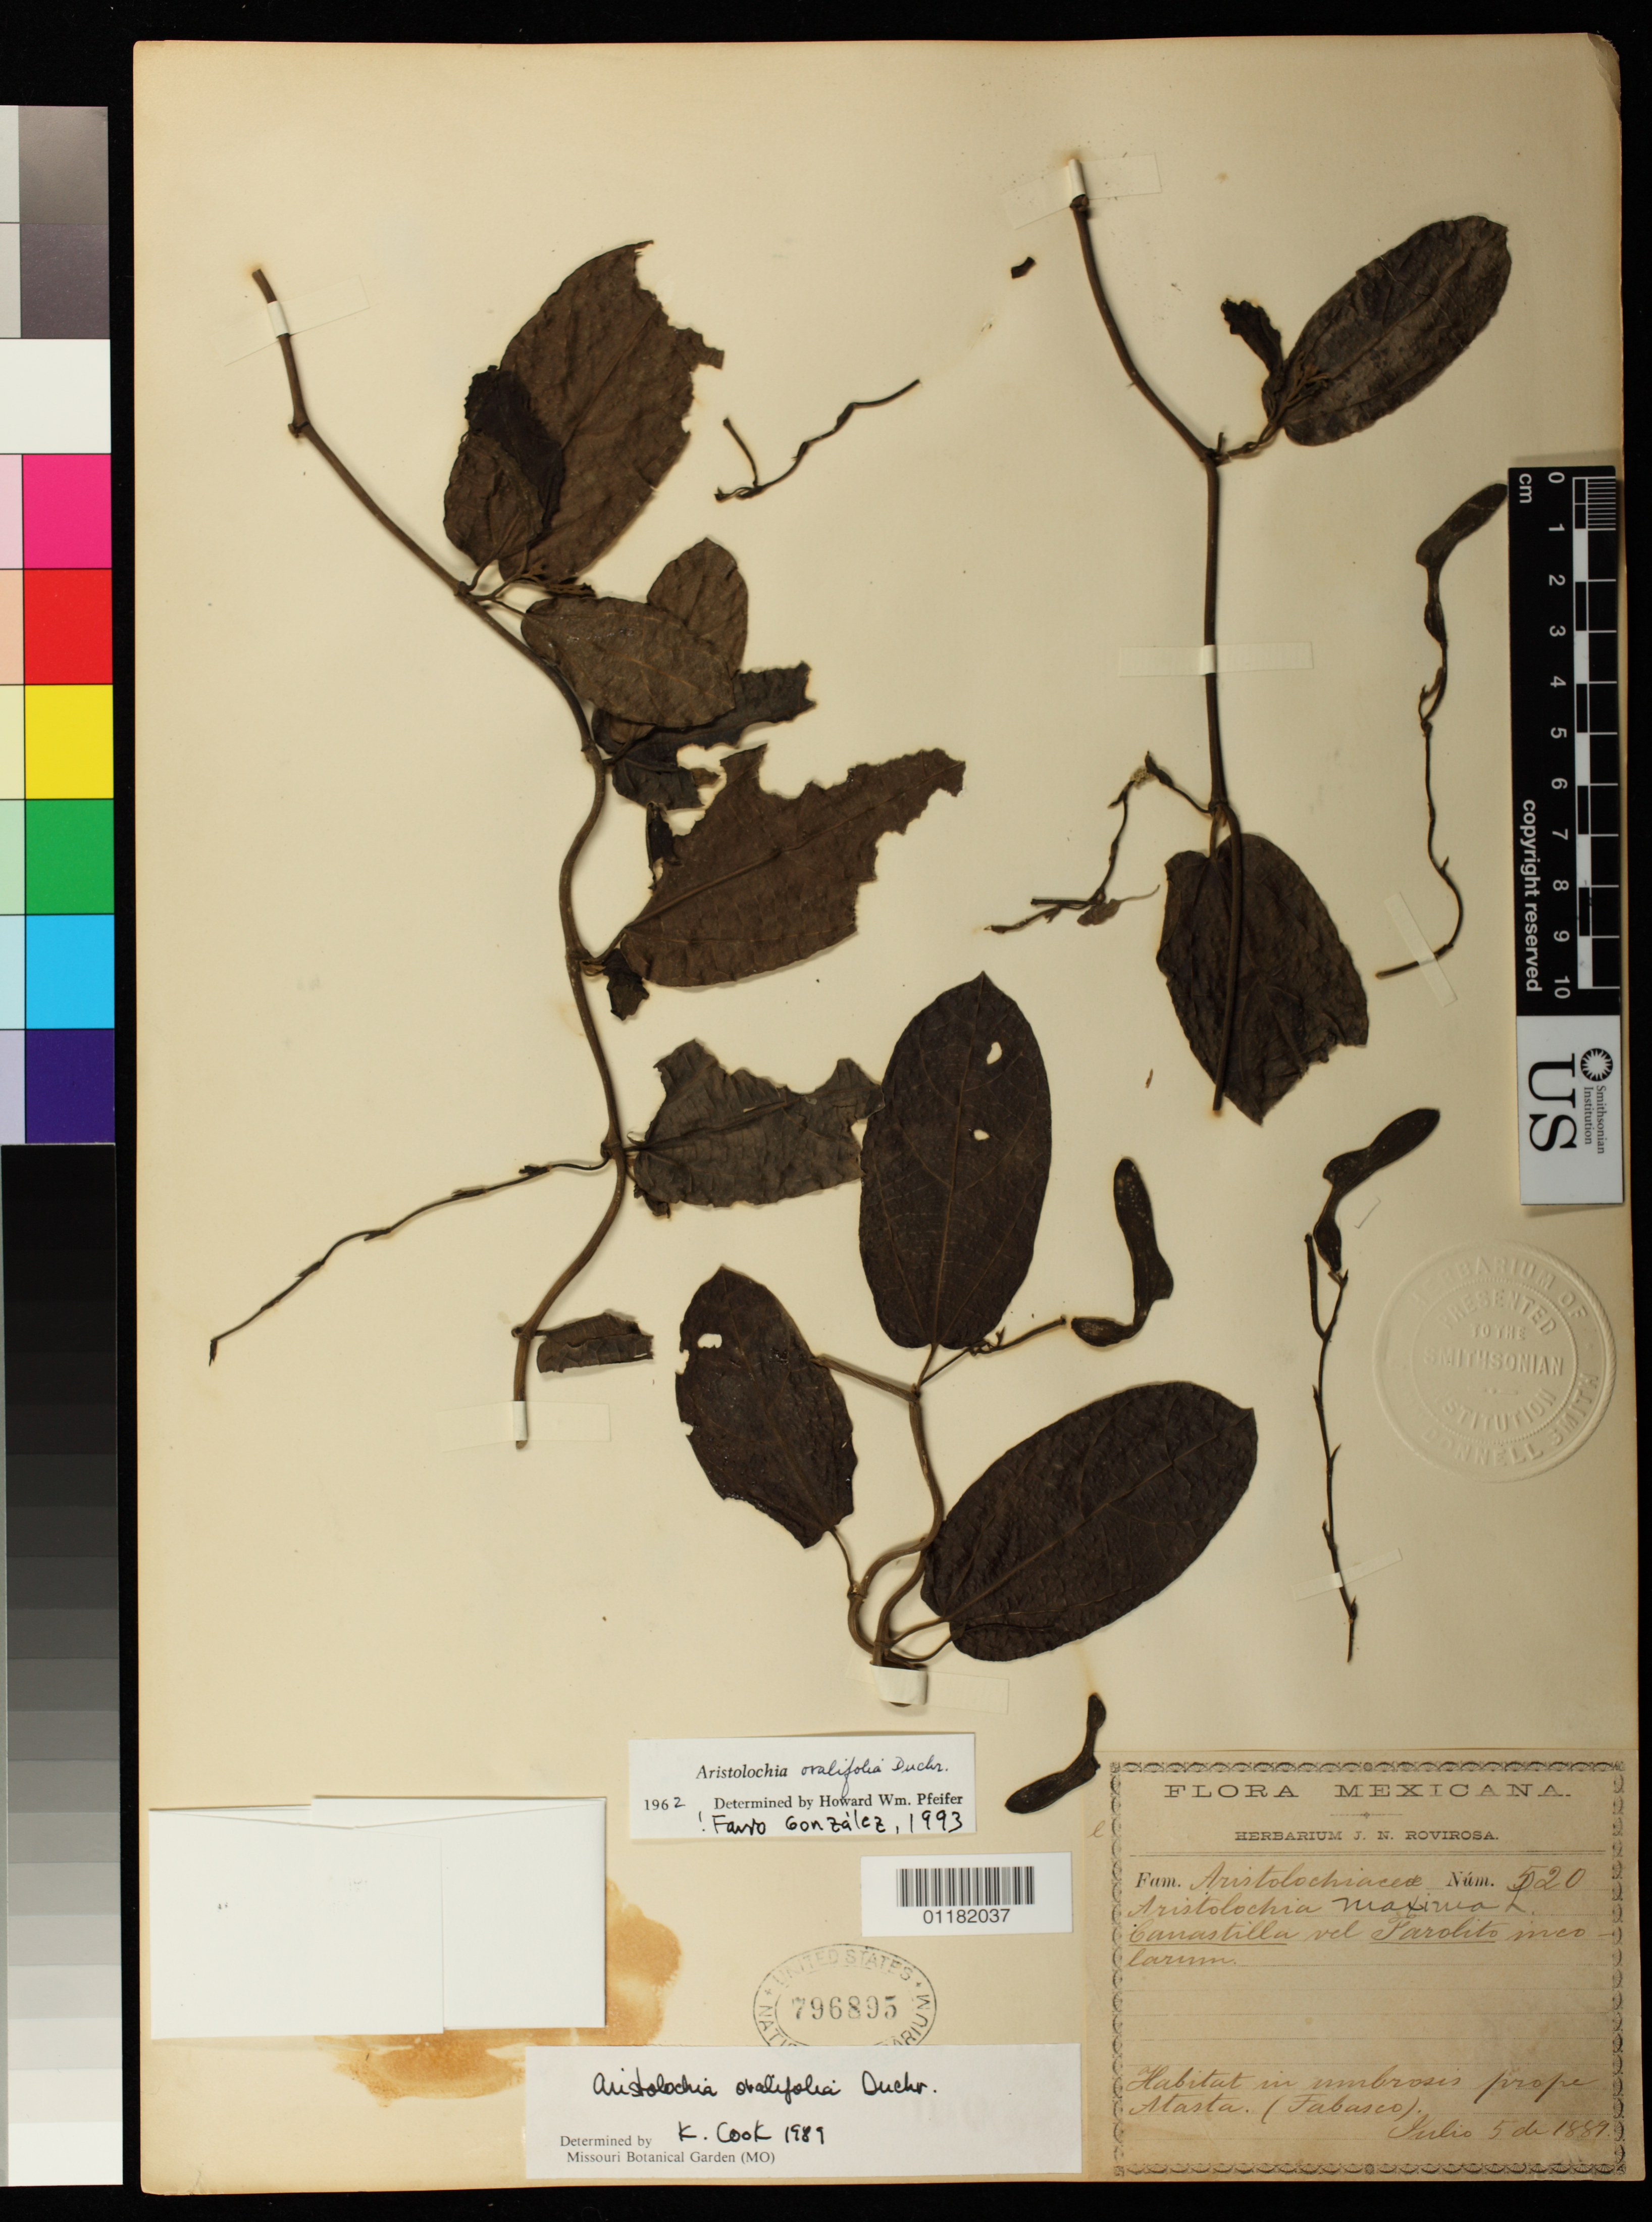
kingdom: Plantae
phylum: Tracheophyta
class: Magnoliopsida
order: Piperales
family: Aristolochiaceae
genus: Aristolochia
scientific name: Aristolochia ovalifolia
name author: Duch.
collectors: J. N. Rovirosa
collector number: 520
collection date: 1889-07-05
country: Mexico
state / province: Tabasco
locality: Prope Atasta.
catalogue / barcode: US 796895